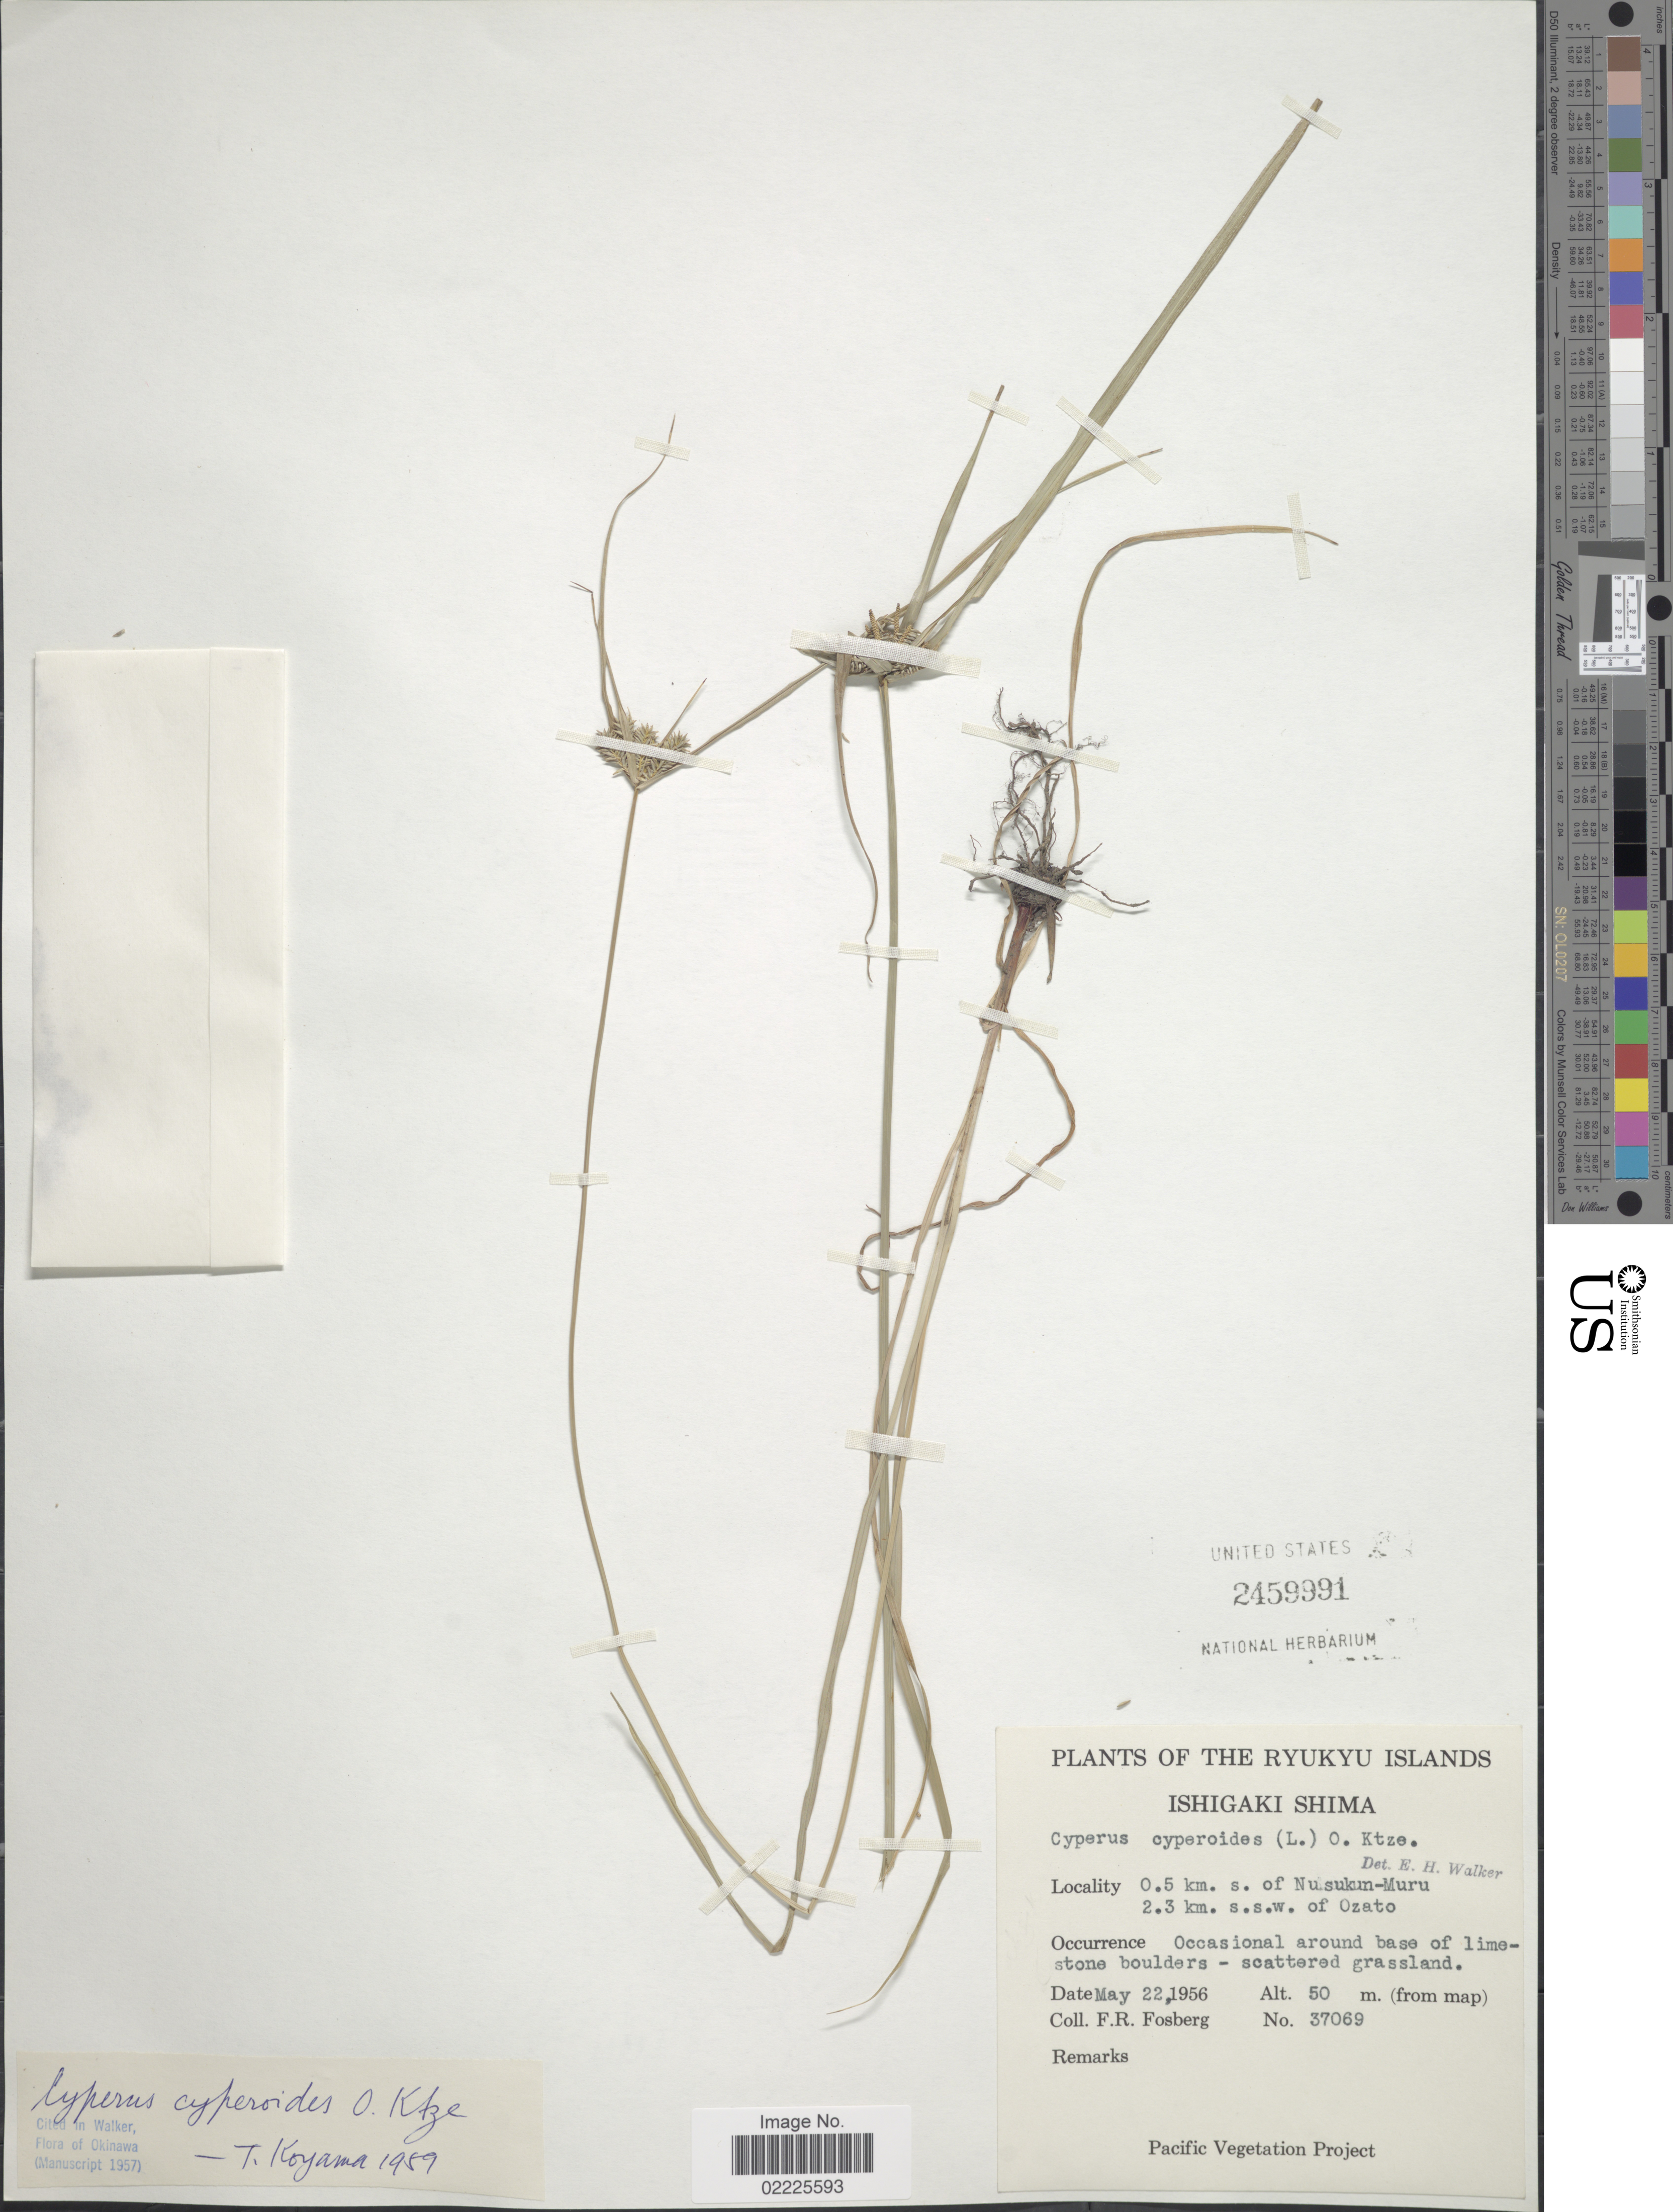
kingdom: Plantae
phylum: Tracheophyta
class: Liliopsida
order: Poales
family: Cyperaceae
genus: Cyperus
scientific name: Cyperus cyperoides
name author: (L.) Kuntze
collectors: F. R. Fosberg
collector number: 37069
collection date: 1956-05-22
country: Japan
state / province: Okinawa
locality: The Ryukyu Islands, Ishigaki Shima, 0.5 km. s. of Nusukun-Muru 2.3 km. s.s.w. of Ozato.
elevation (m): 50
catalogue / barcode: US 2459991